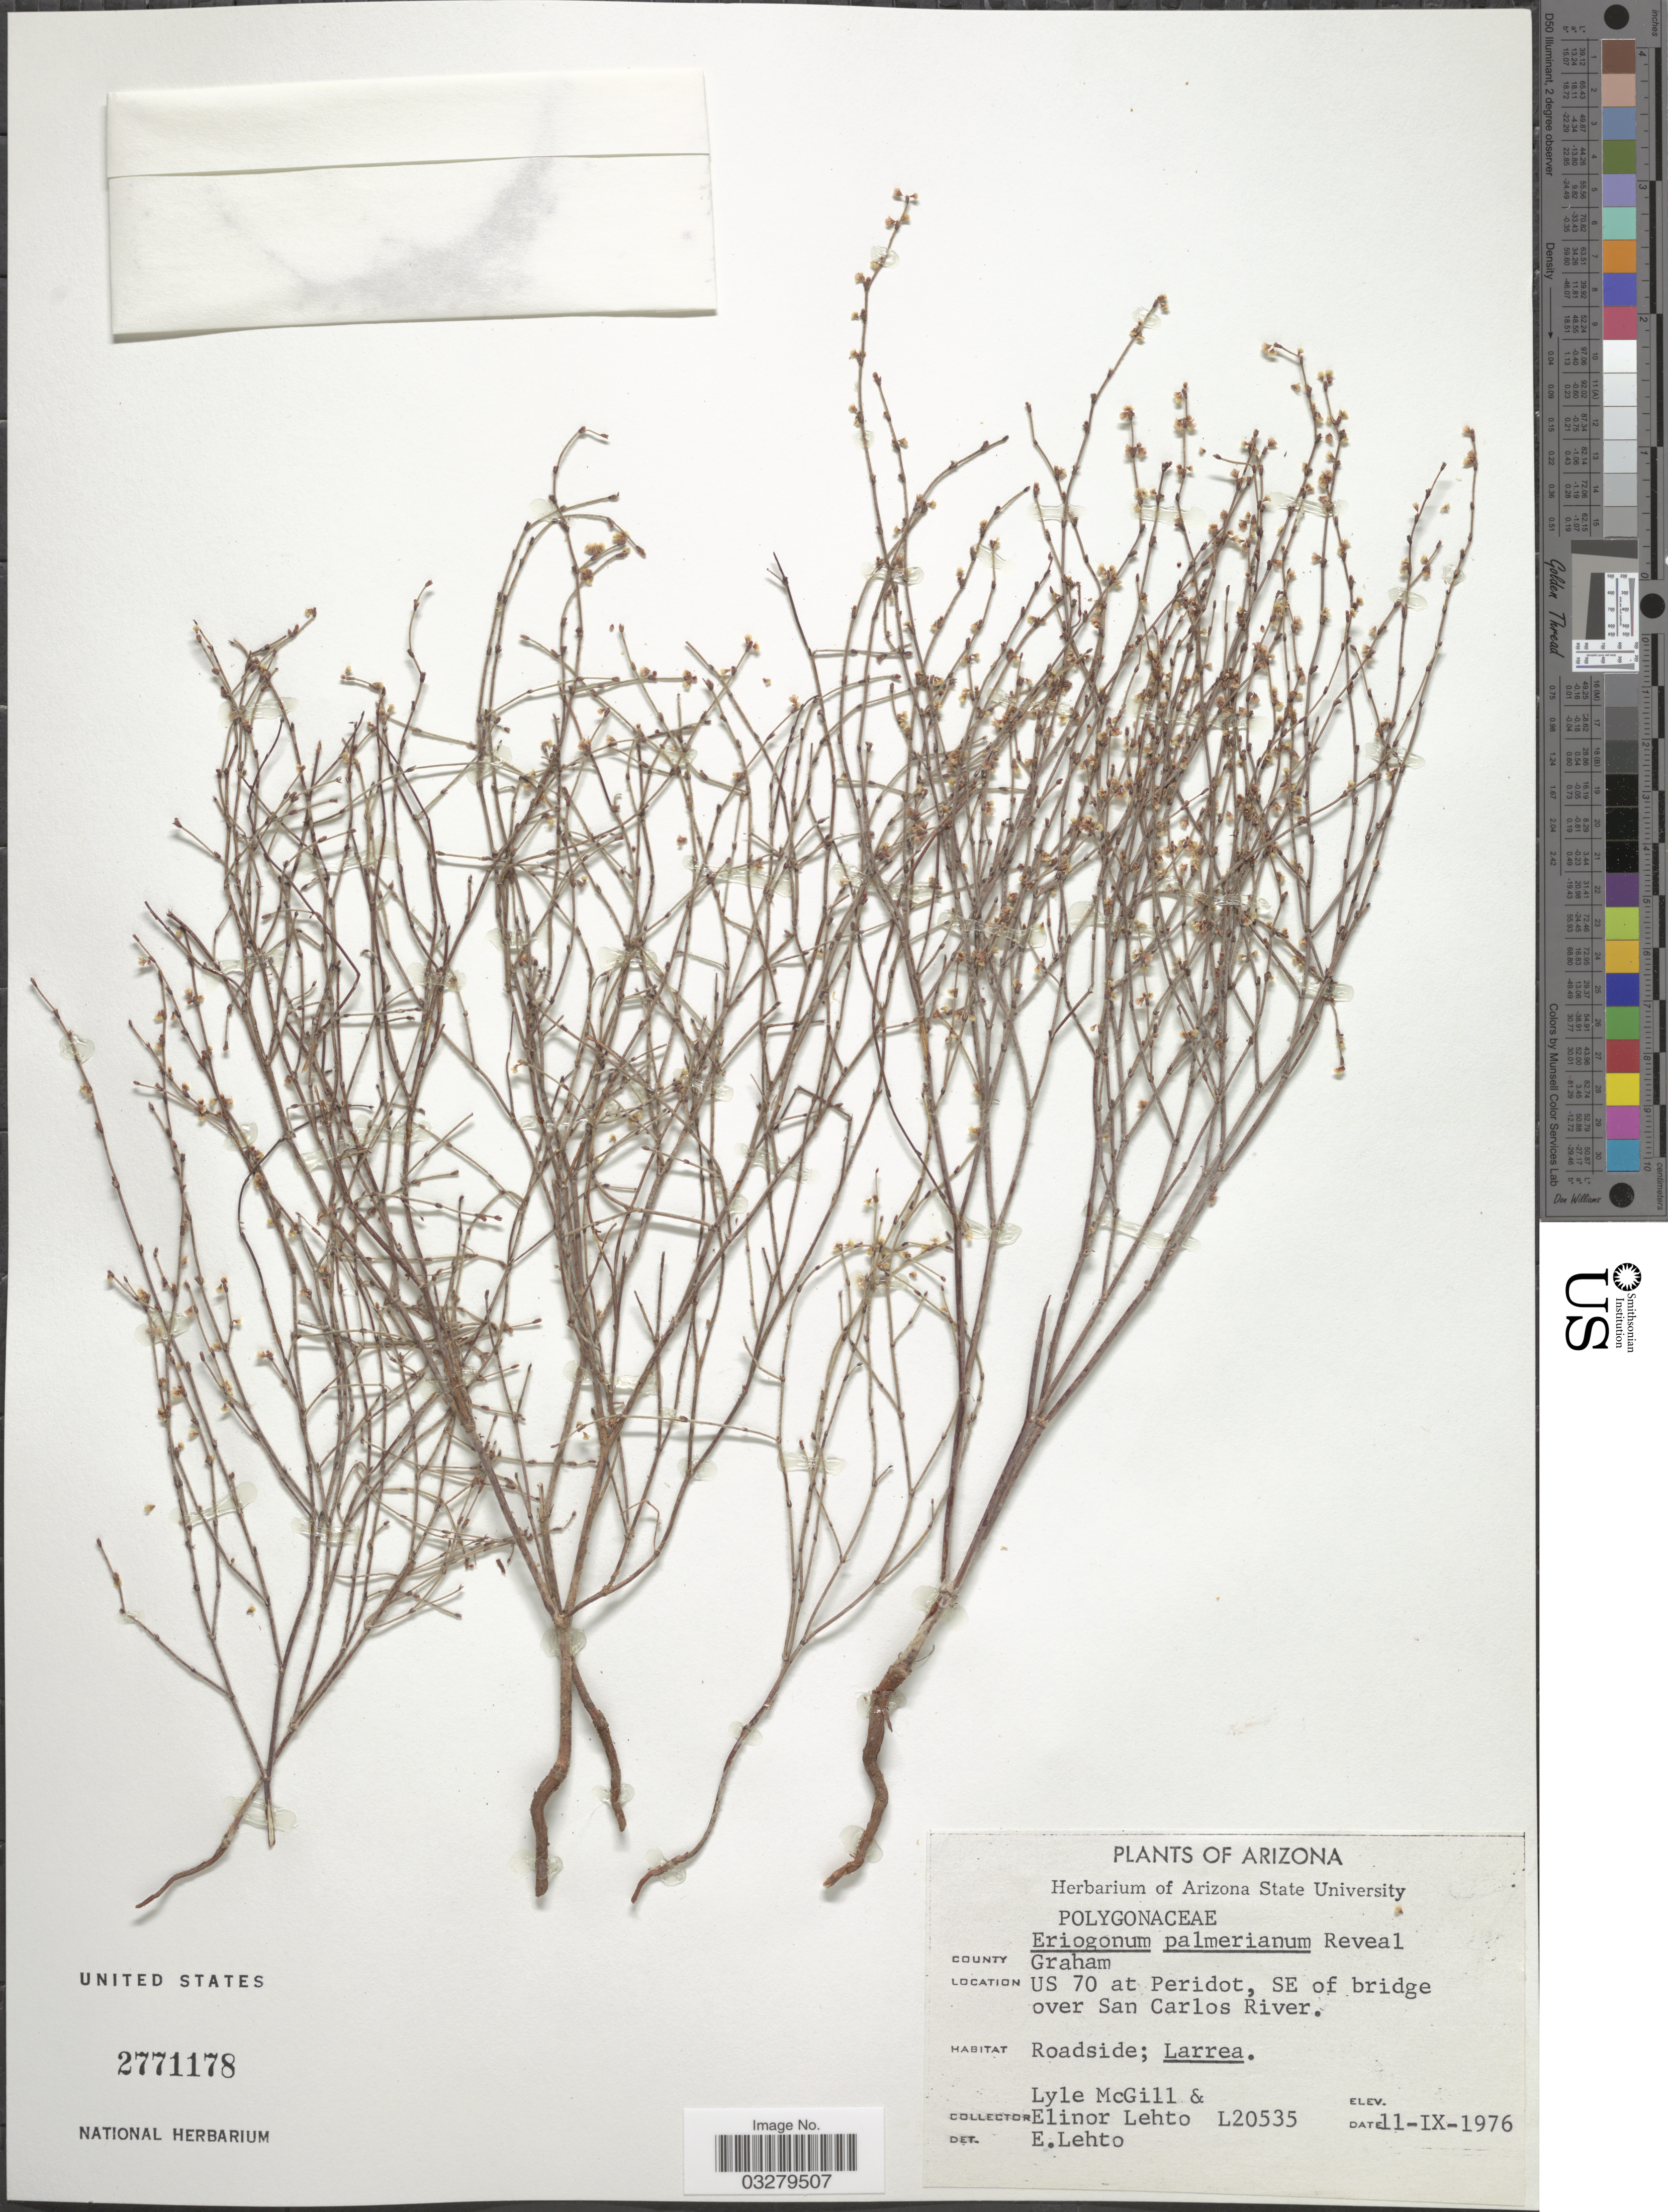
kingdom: Plantae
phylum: Tracheophyta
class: Magnoliopsida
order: Caryophyllales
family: Polygonaceae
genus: Eriogonum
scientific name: Eriogonum palmerianum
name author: Reveal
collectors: L. McGill & E. Lehto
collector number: L20535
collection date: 1976-09-11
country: United States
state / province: Arizona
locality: County Graham. US 70 at Peridot, SE of bridge over San Carlos River.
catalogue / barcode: US 2771178